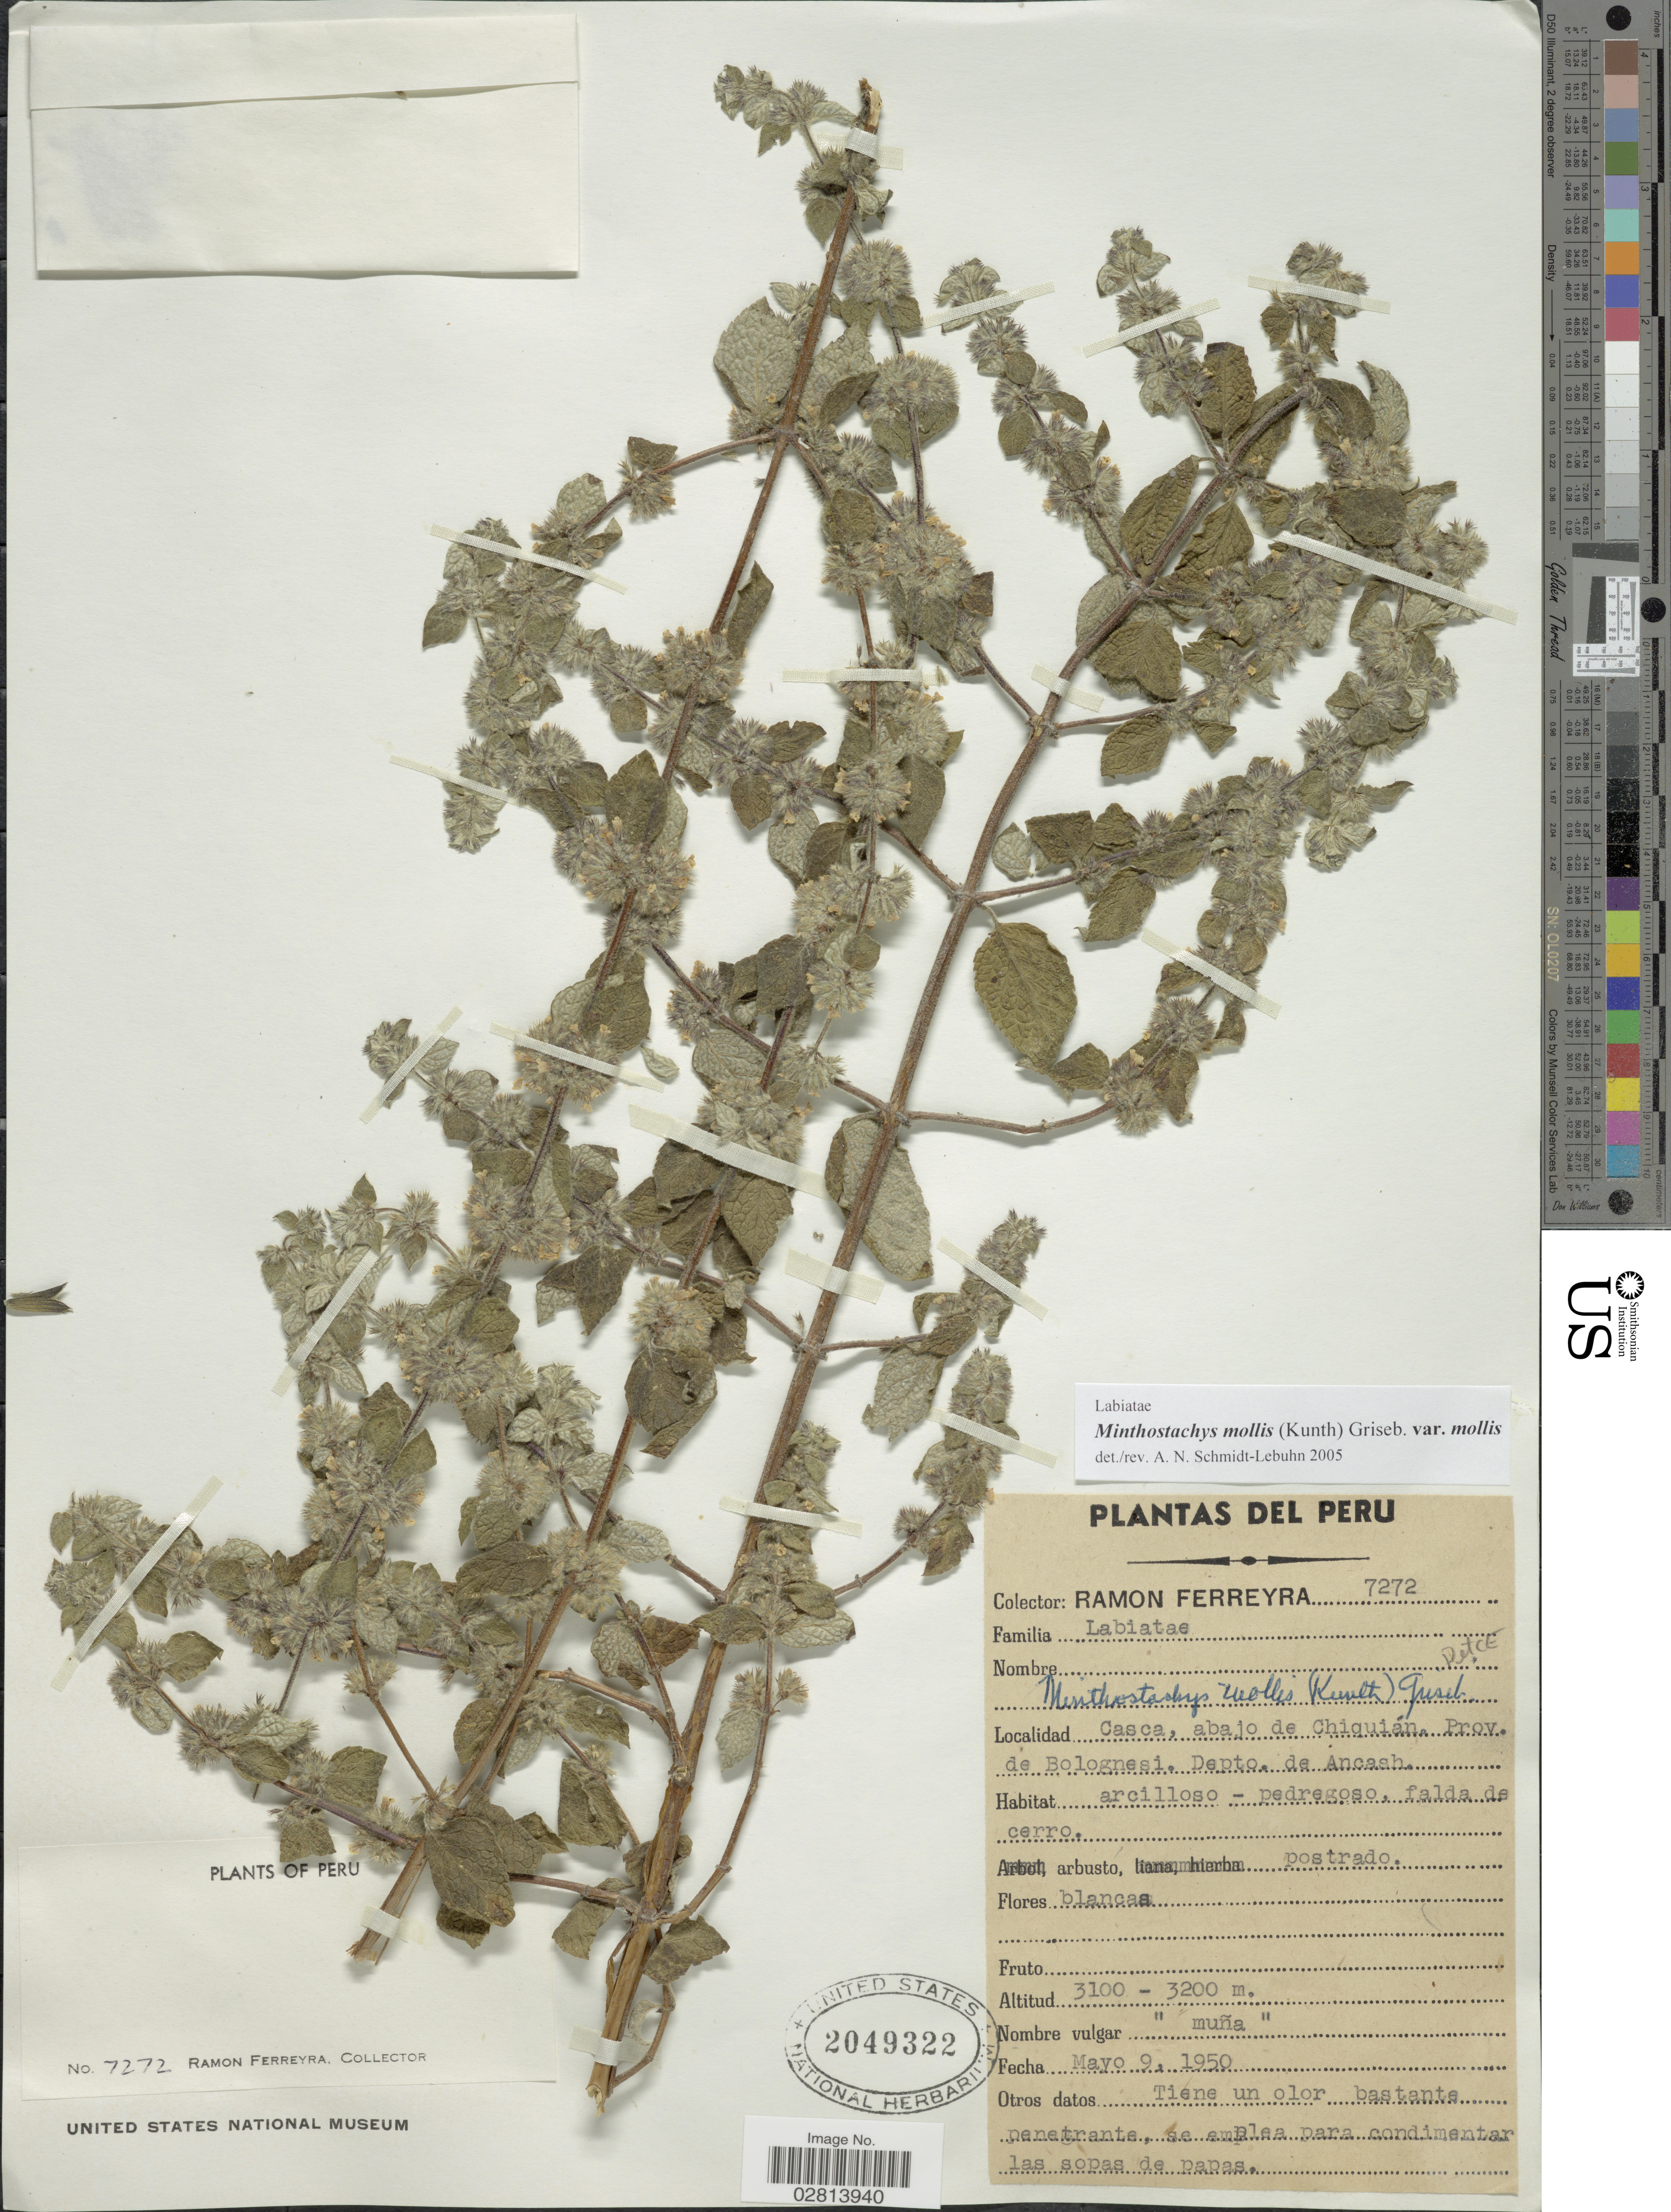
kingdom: Plantae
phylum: Tracheophyta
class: Magnoliopsida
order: Lamiales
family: Lamiaceae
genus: Minthostachys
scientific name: Minthostachys mollis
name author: (Kunth) Griseb.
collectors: R. A. Ferreyra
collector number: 7272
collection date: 1950-05-09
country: Peru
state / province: Ancash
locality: Casca, abajo de Chiquián, Prov. de Bolognesi, Depto. de Ancash.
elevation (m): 3100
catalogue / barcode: US 2049322